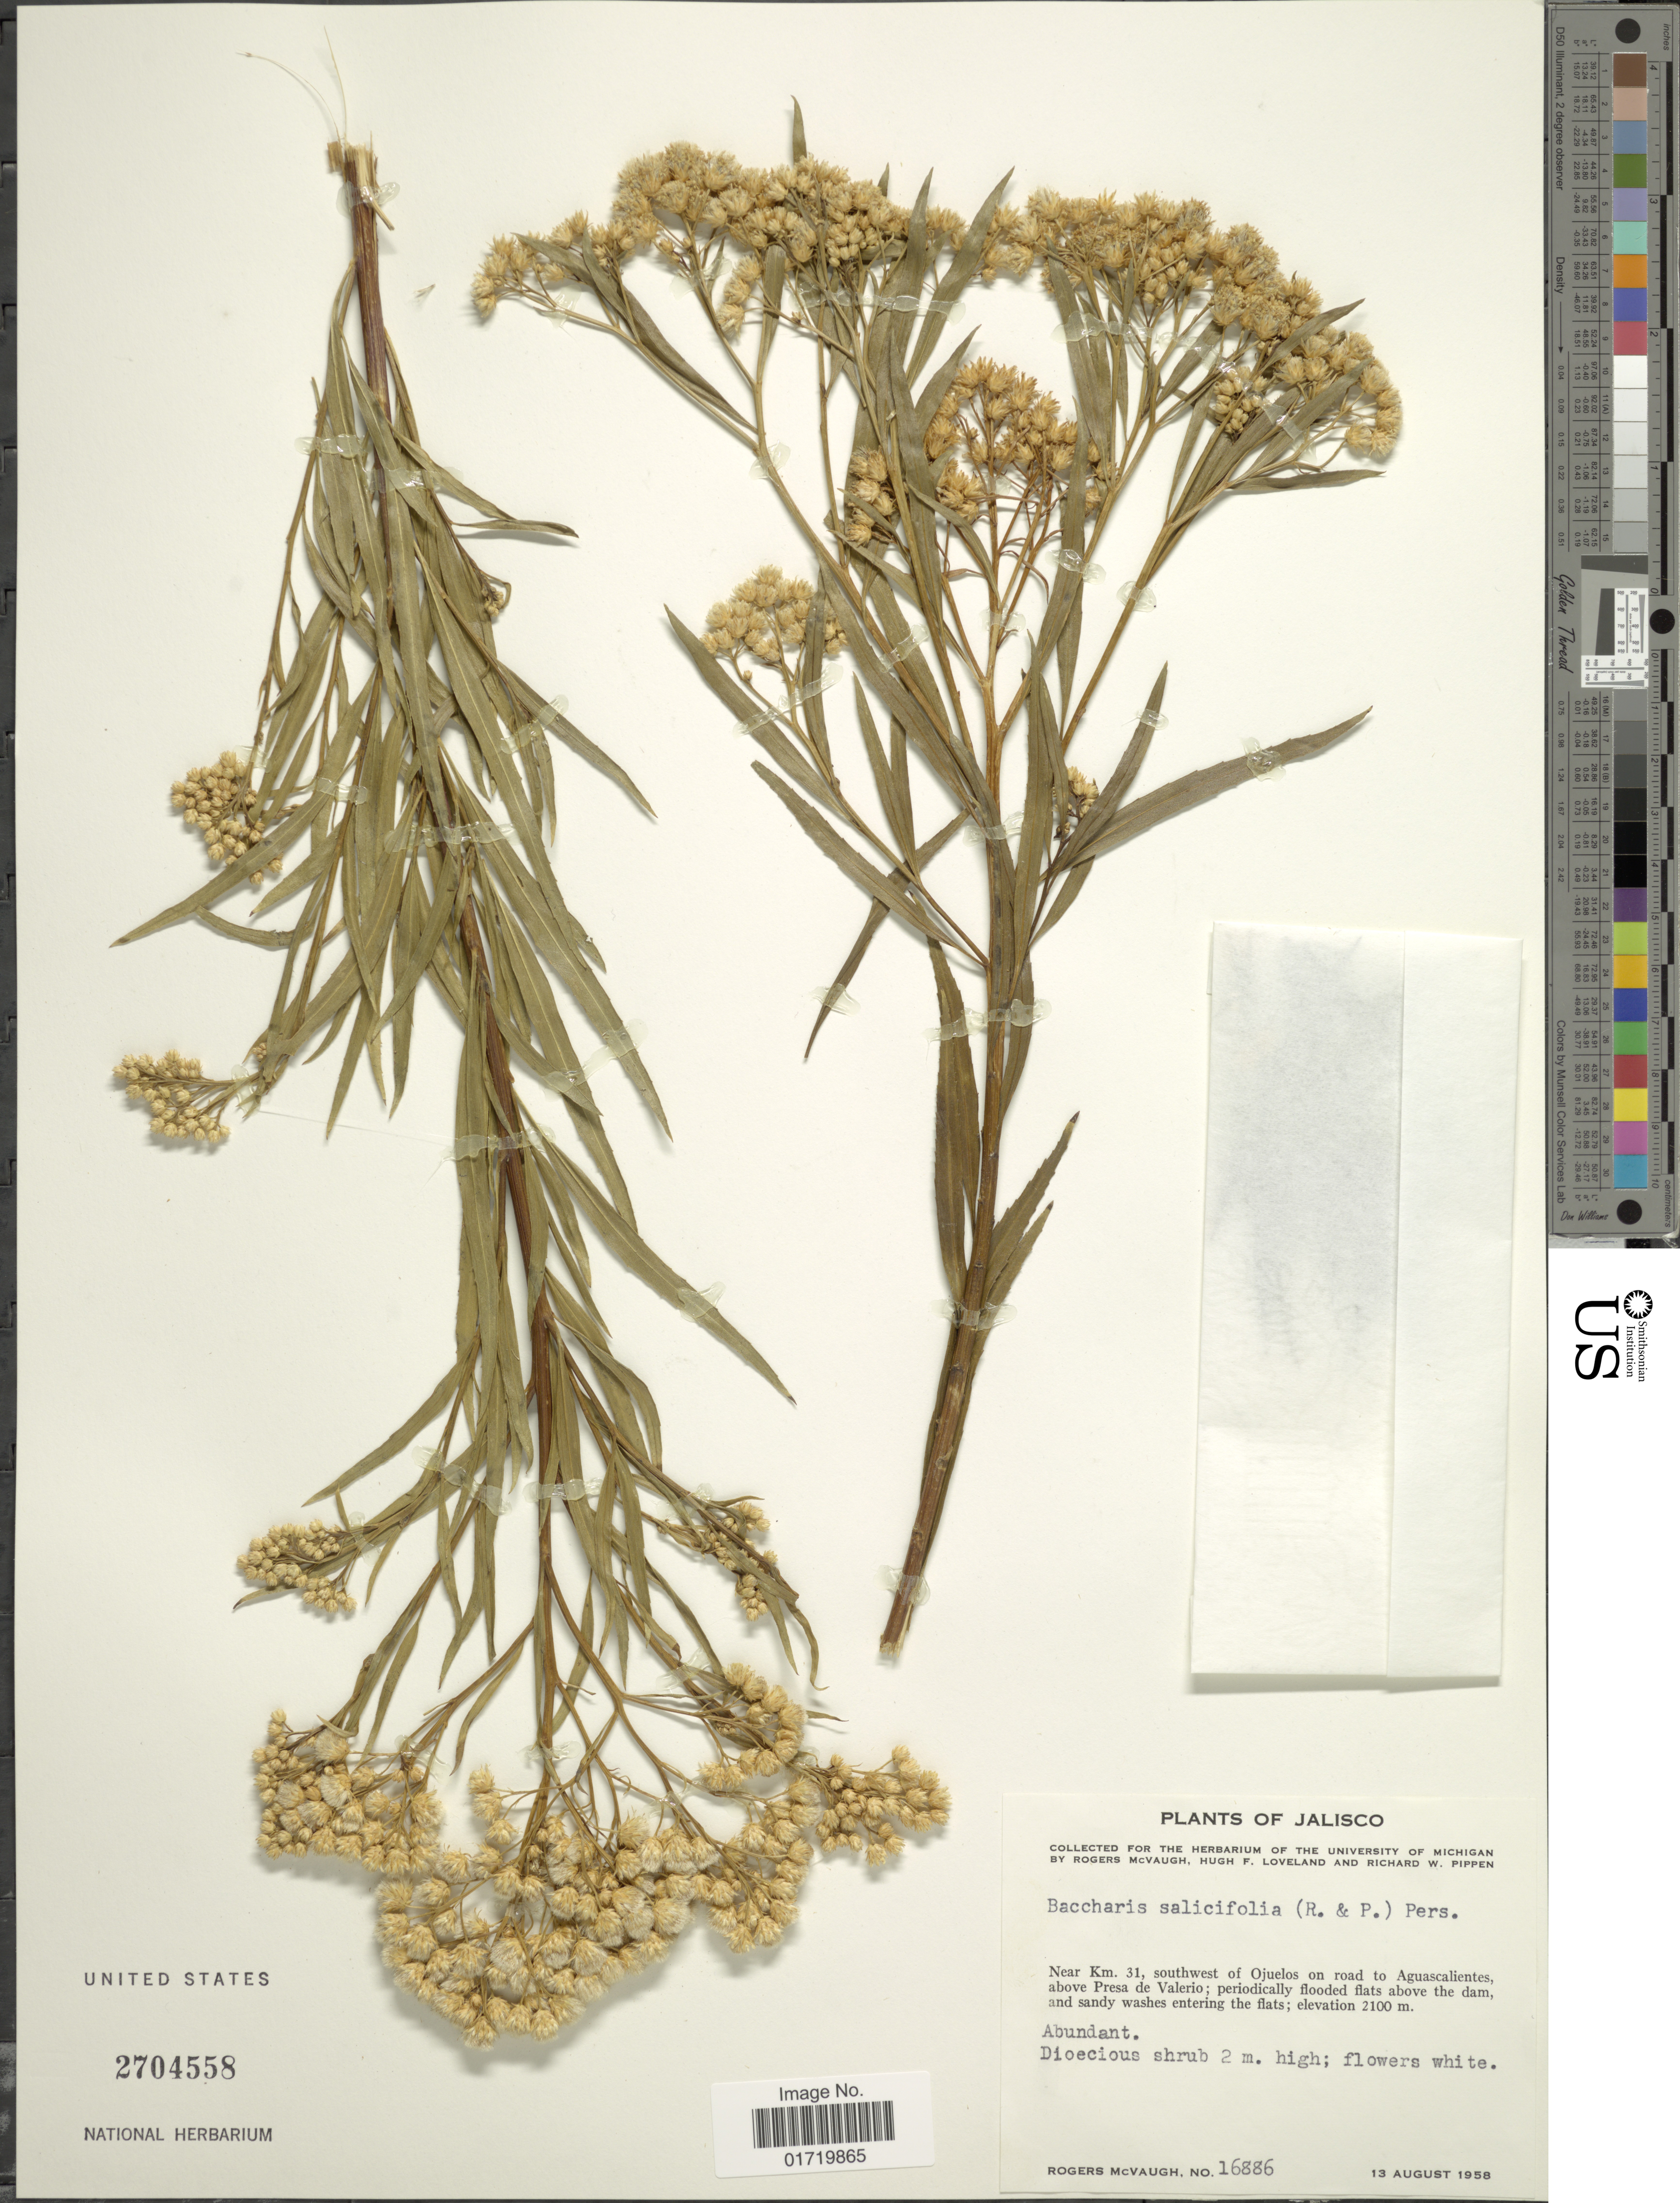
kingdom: Plantae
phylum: Tracheophyta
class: Magnoliopsida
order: Asterales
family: Asteraceae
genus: Baccharis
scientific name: Baccharis salicifolia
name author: (Ruiz & Pav.) Pers.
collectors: R. McVaugh, H. Loveland & R. W. Pippen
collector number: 16886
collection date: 1958-08-13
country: Mexico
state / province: Jalisco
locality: Near km 31, southwest of Ojuelos on road to Aguascalientes, above Presa de Valerio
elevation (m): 2100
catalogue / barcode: US 2704558